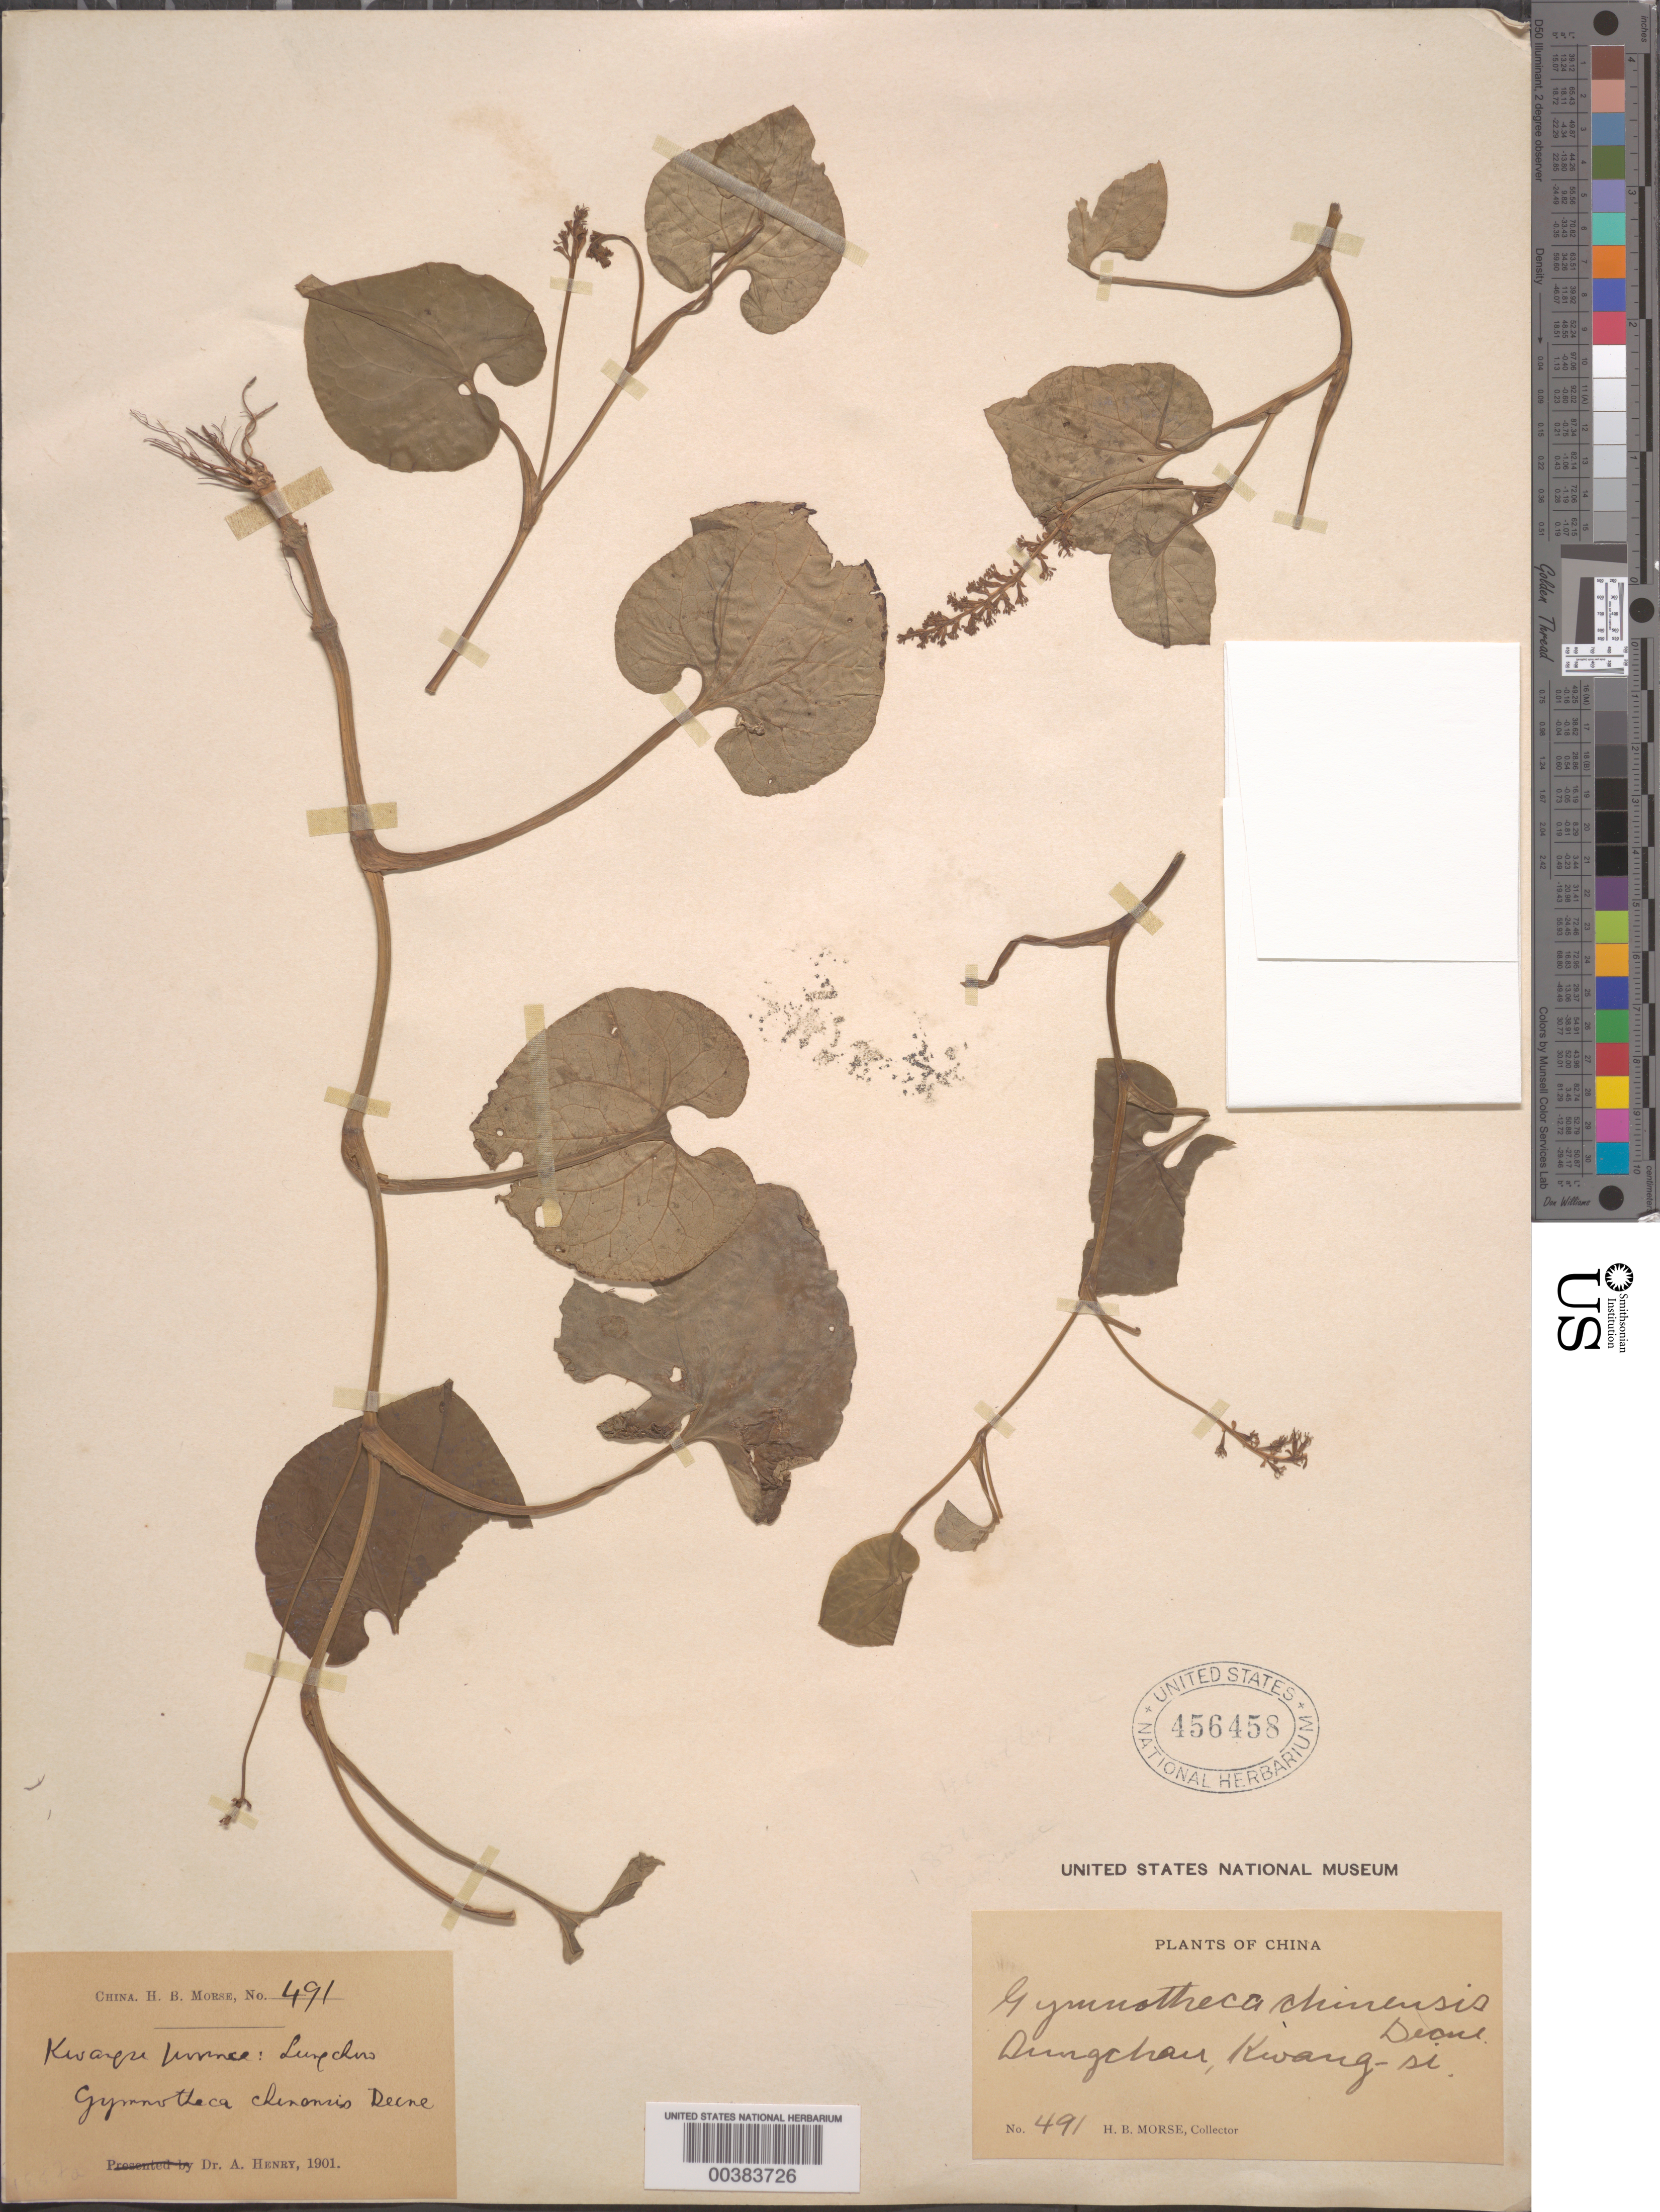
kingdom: Plantae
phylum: Tracheophyta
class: Magnoliopsida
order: Piperales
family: Saururaceae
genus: Gymnotheca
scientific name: Gymnotheca chinensis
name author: Decne.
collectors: H. Morse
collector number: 491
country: China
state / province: Guangxi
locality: Dungchow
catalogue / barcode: US 456458